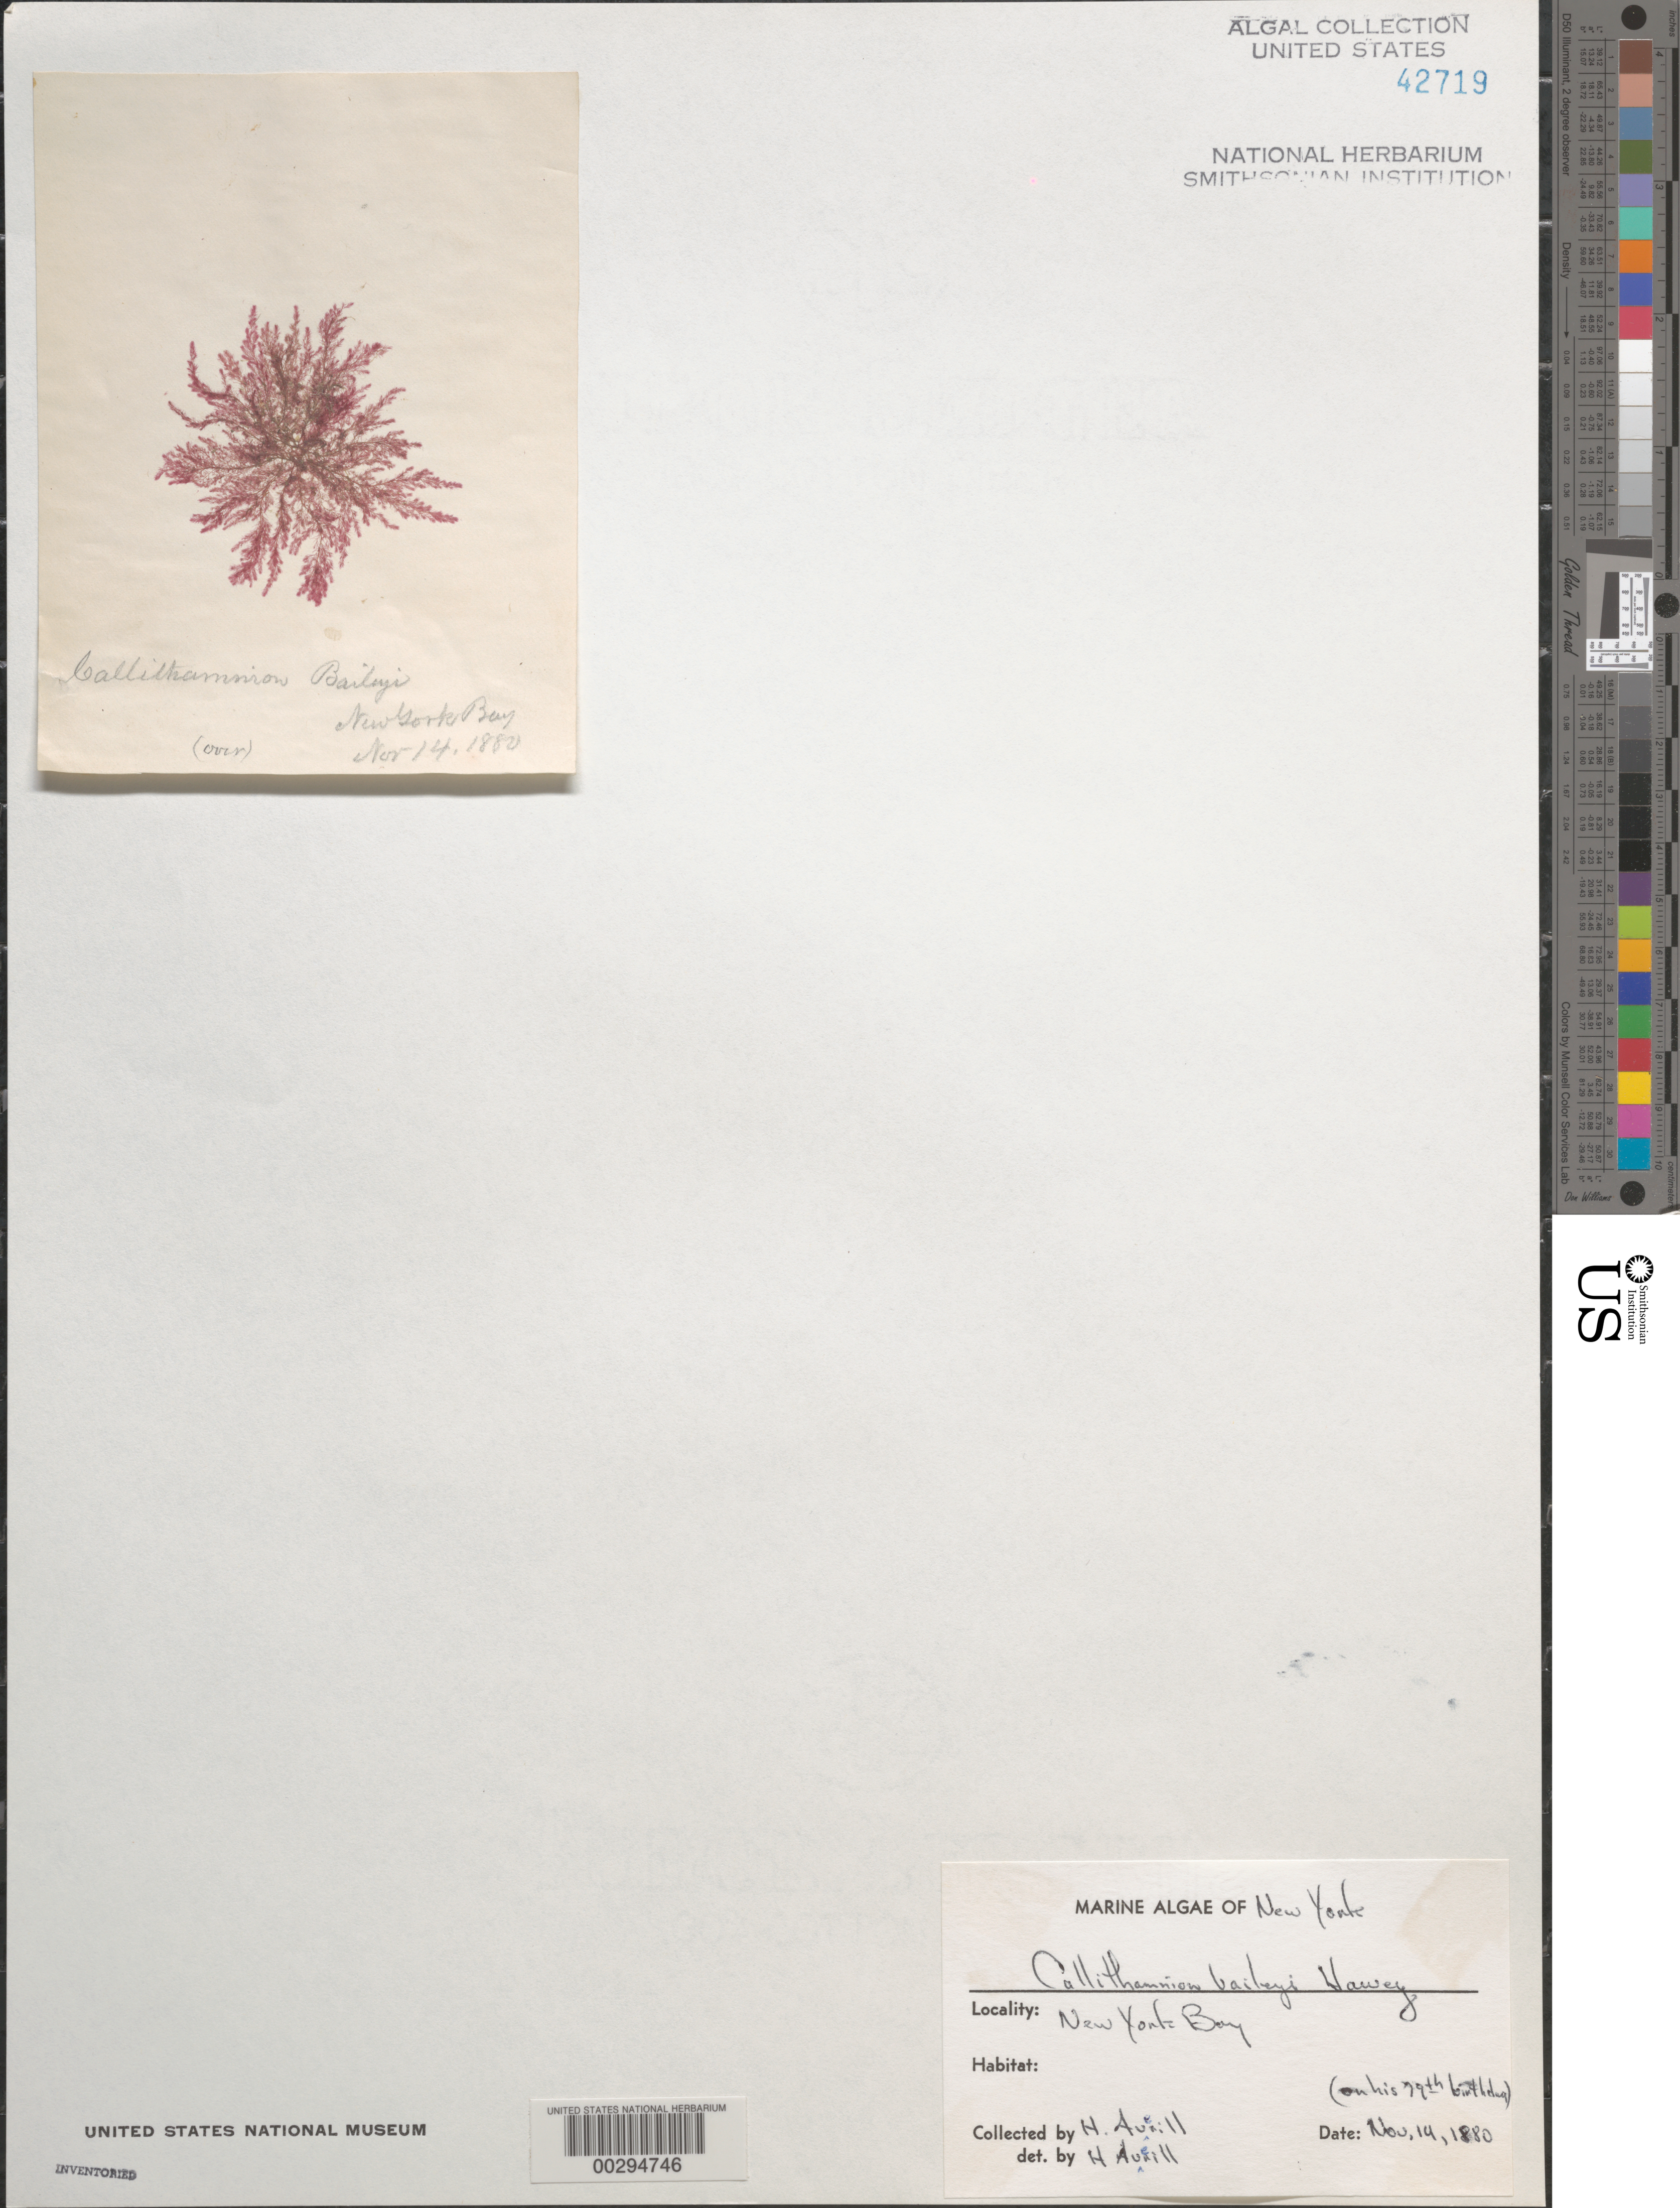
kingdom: Plantae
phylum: Rhodophyta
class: Florideophyceae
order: Ceramiales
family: Callithamniaceae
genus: Callithamnion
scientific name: Callithamnion tetragonum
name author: (With.) S.F. Gray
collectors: H. Averill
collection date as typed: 14 Nov 1880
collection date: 1880-11-14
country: United States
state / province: New York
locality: New York Bay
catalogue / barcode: US 42719